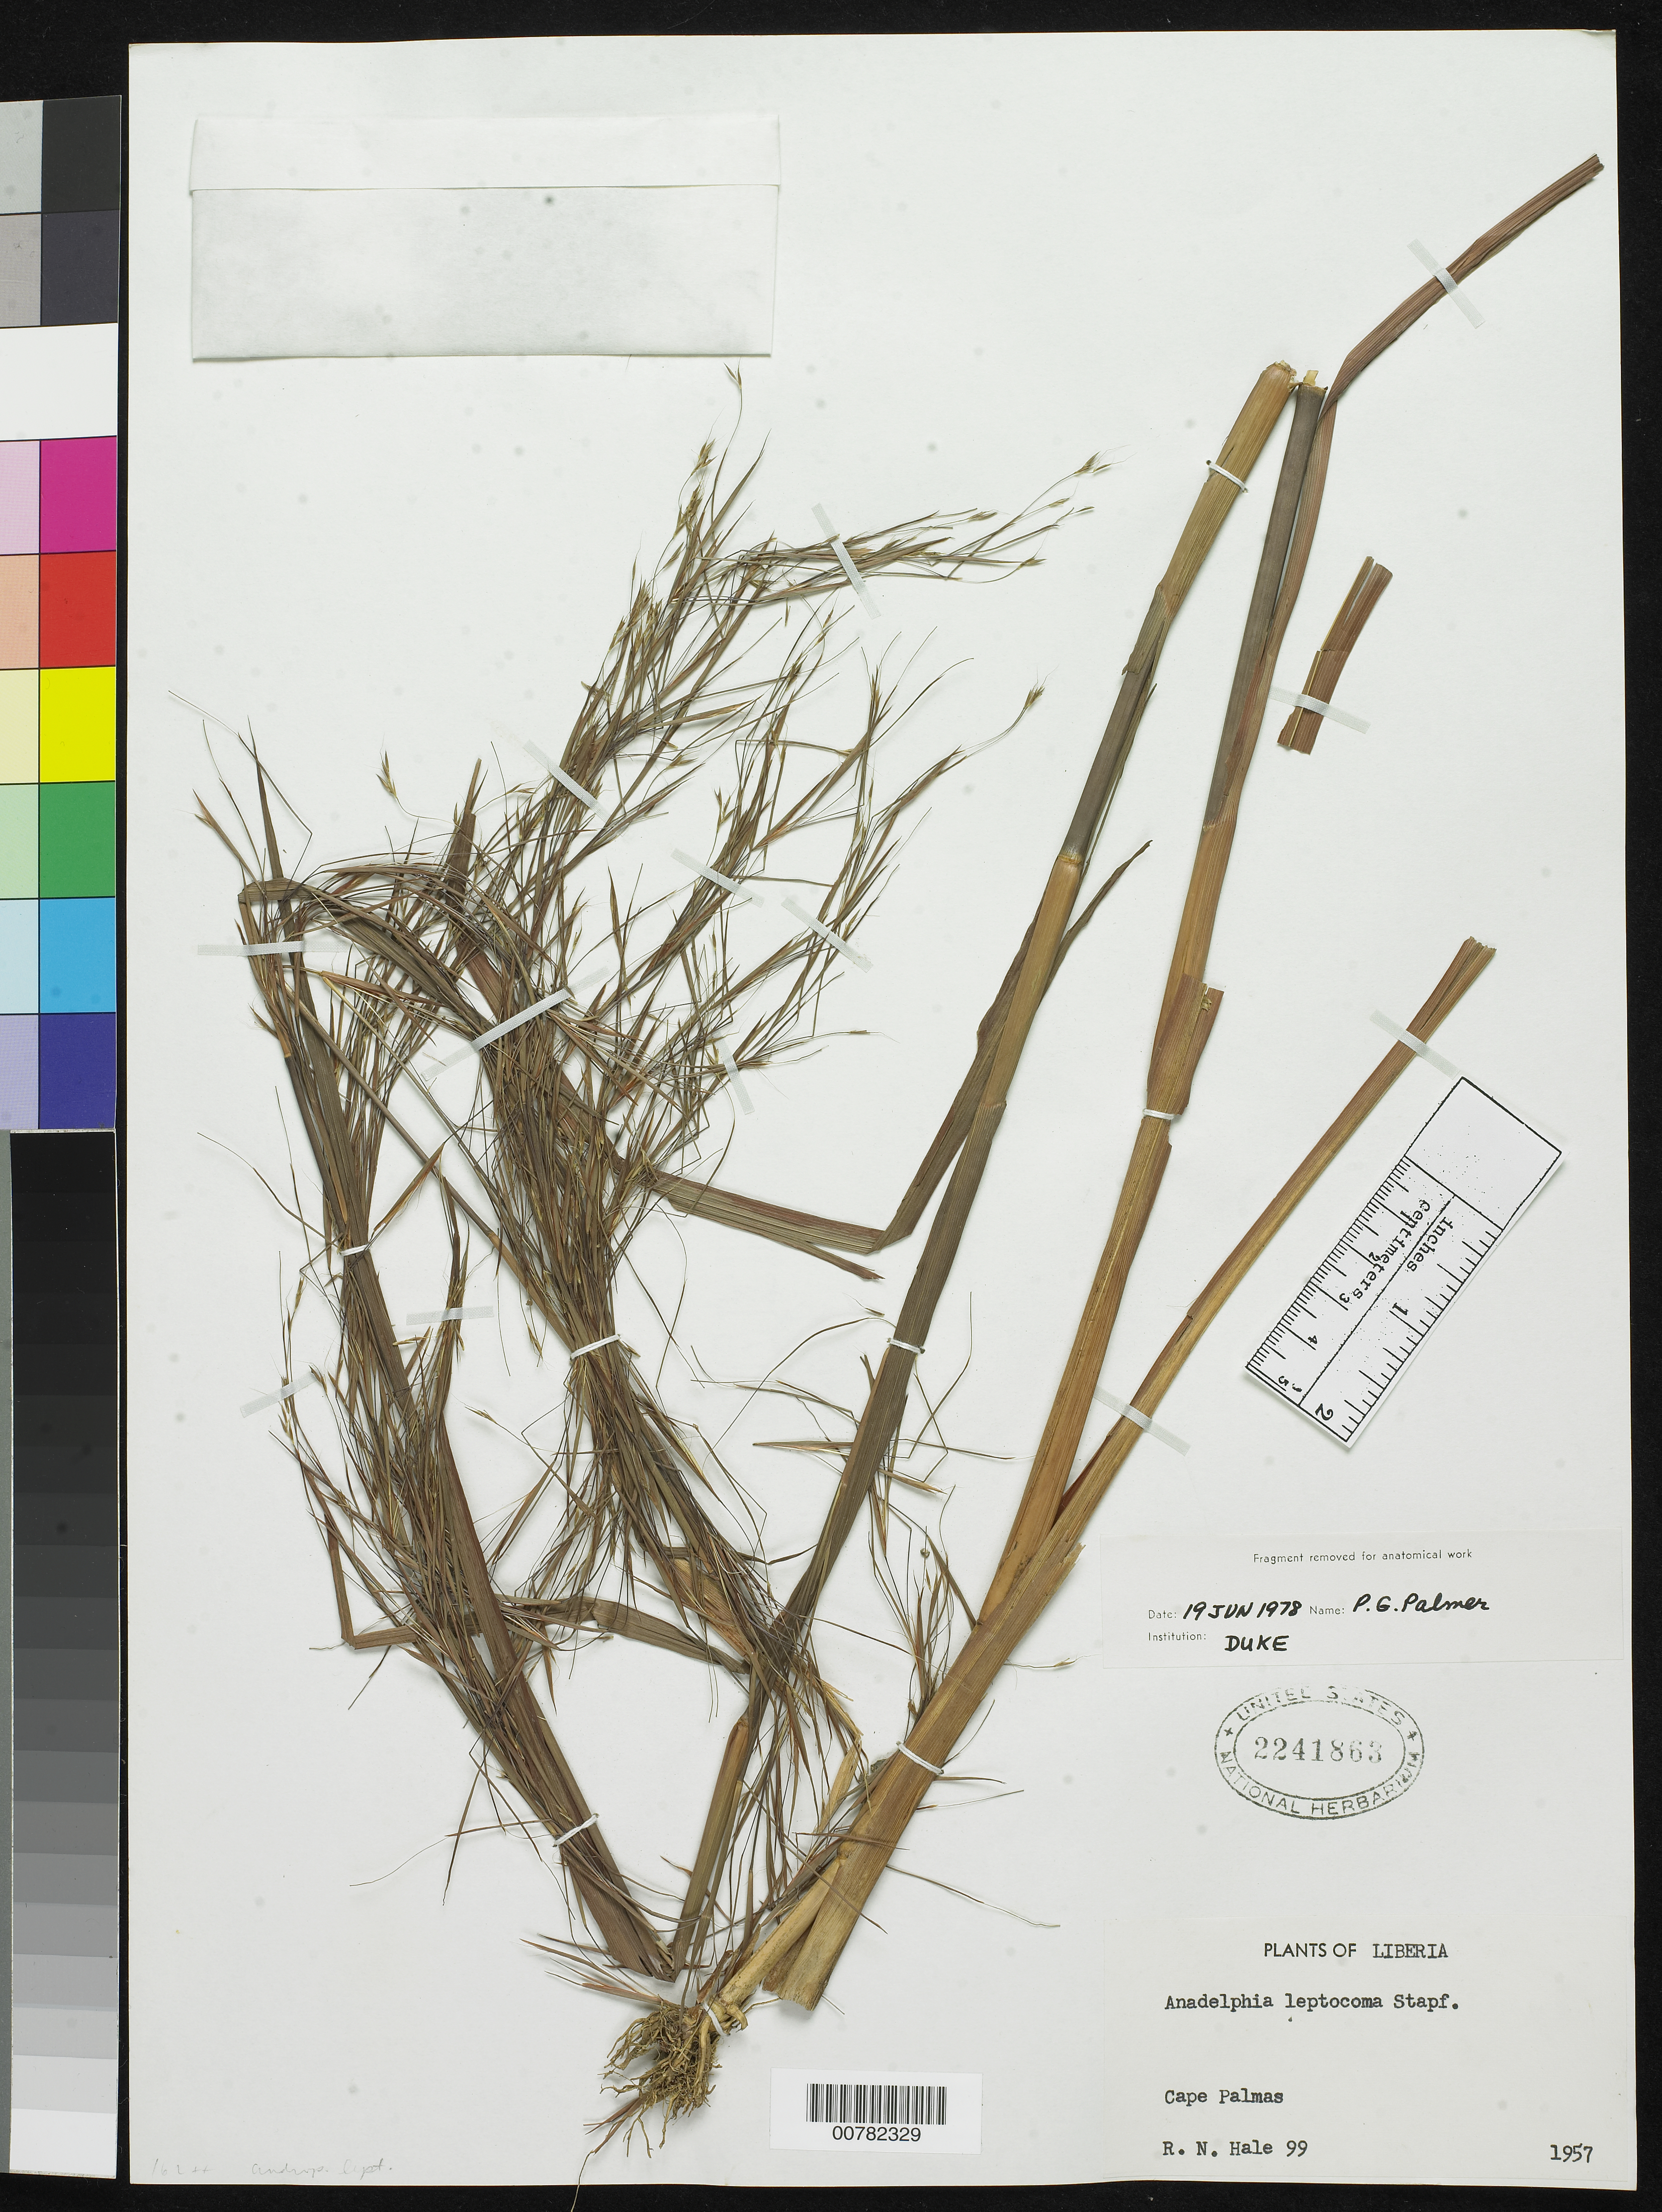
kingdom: Plantae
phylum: Tracheophyta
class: Liliopsida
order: Poales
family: Poaceae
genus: Anadelphia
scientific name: Anadelphia leptocoma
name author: (Trin.) Pilg.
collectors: R. N. Hale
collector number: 99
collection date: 1957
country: Liberia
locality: Cape Palmas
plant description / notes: Fragment removed for anatomical work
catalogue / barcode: US 2241863